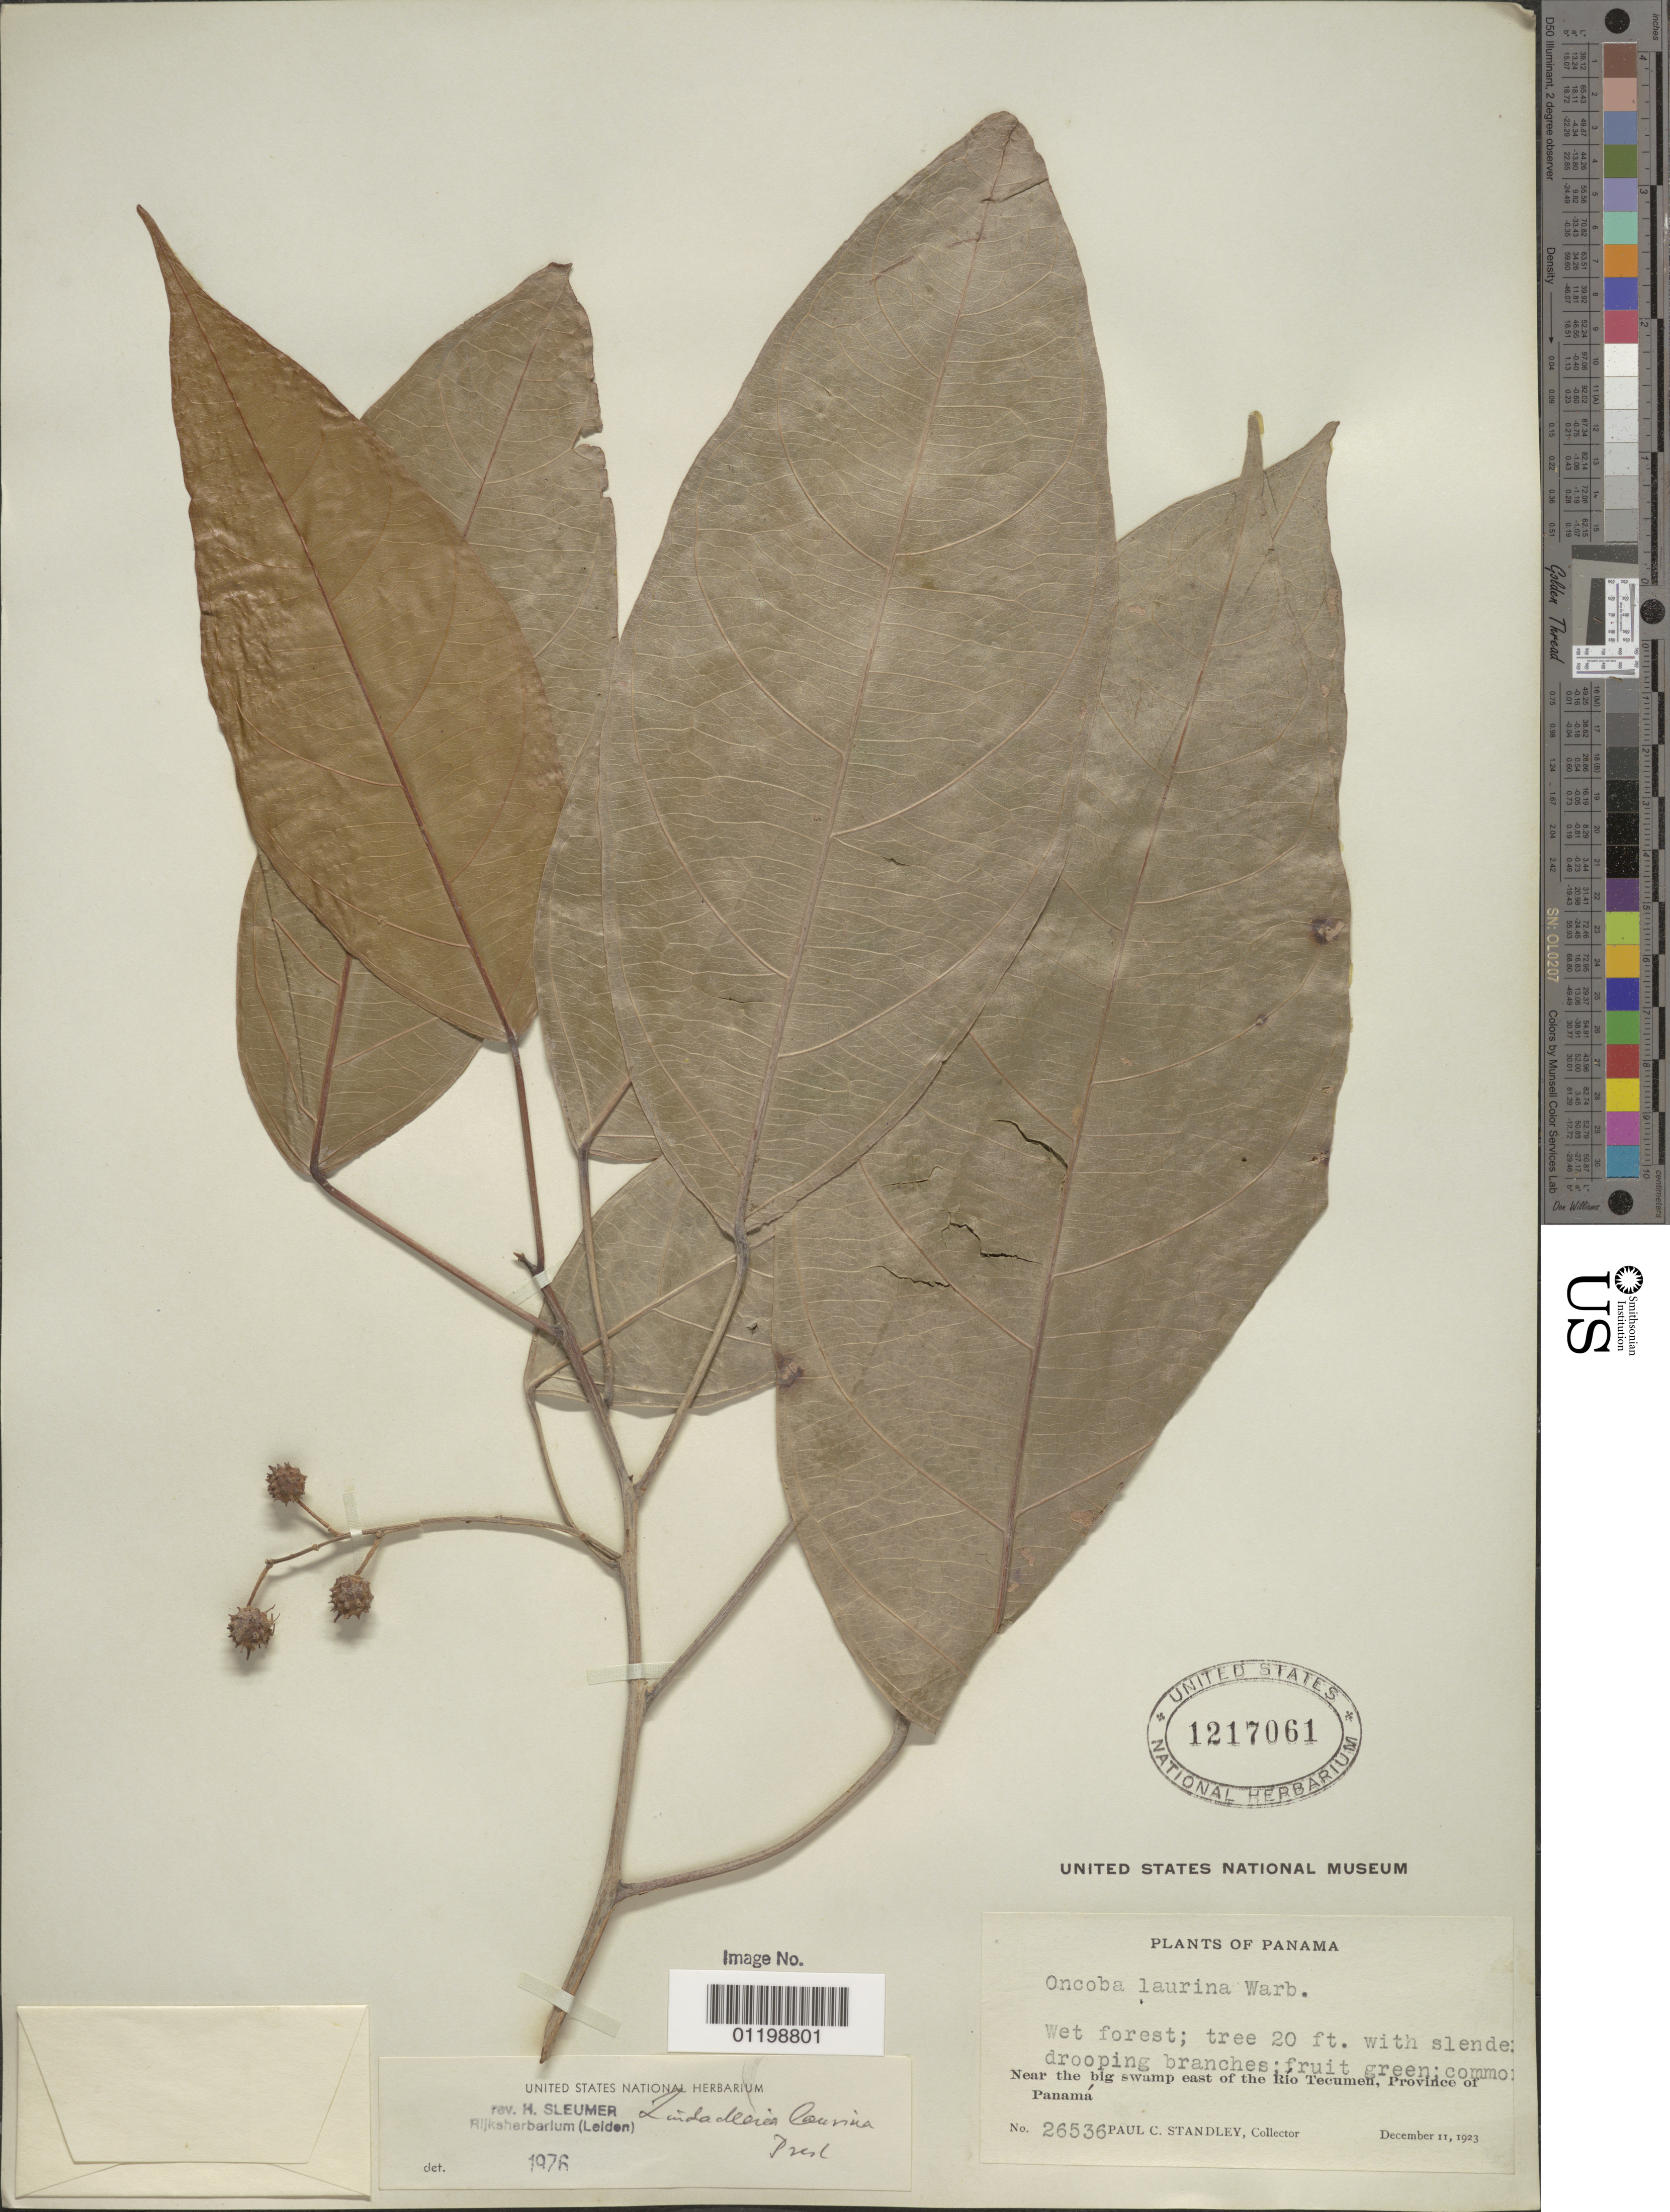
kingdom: Plantae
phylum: Tracheophyta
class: Magnoliopsida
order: Malpighiales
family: Achariaceae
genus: Lindackeria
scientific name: Lindackeria laurina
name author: C. Presl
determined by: Sleumer, H. O.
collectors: P. C. Standley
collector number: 26536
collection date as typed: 11 Dec 1923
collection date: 1923-12-11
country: Panama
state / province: Panamá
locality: Near the big swamp E of the Rio Tecumen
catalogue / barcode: US 1217061